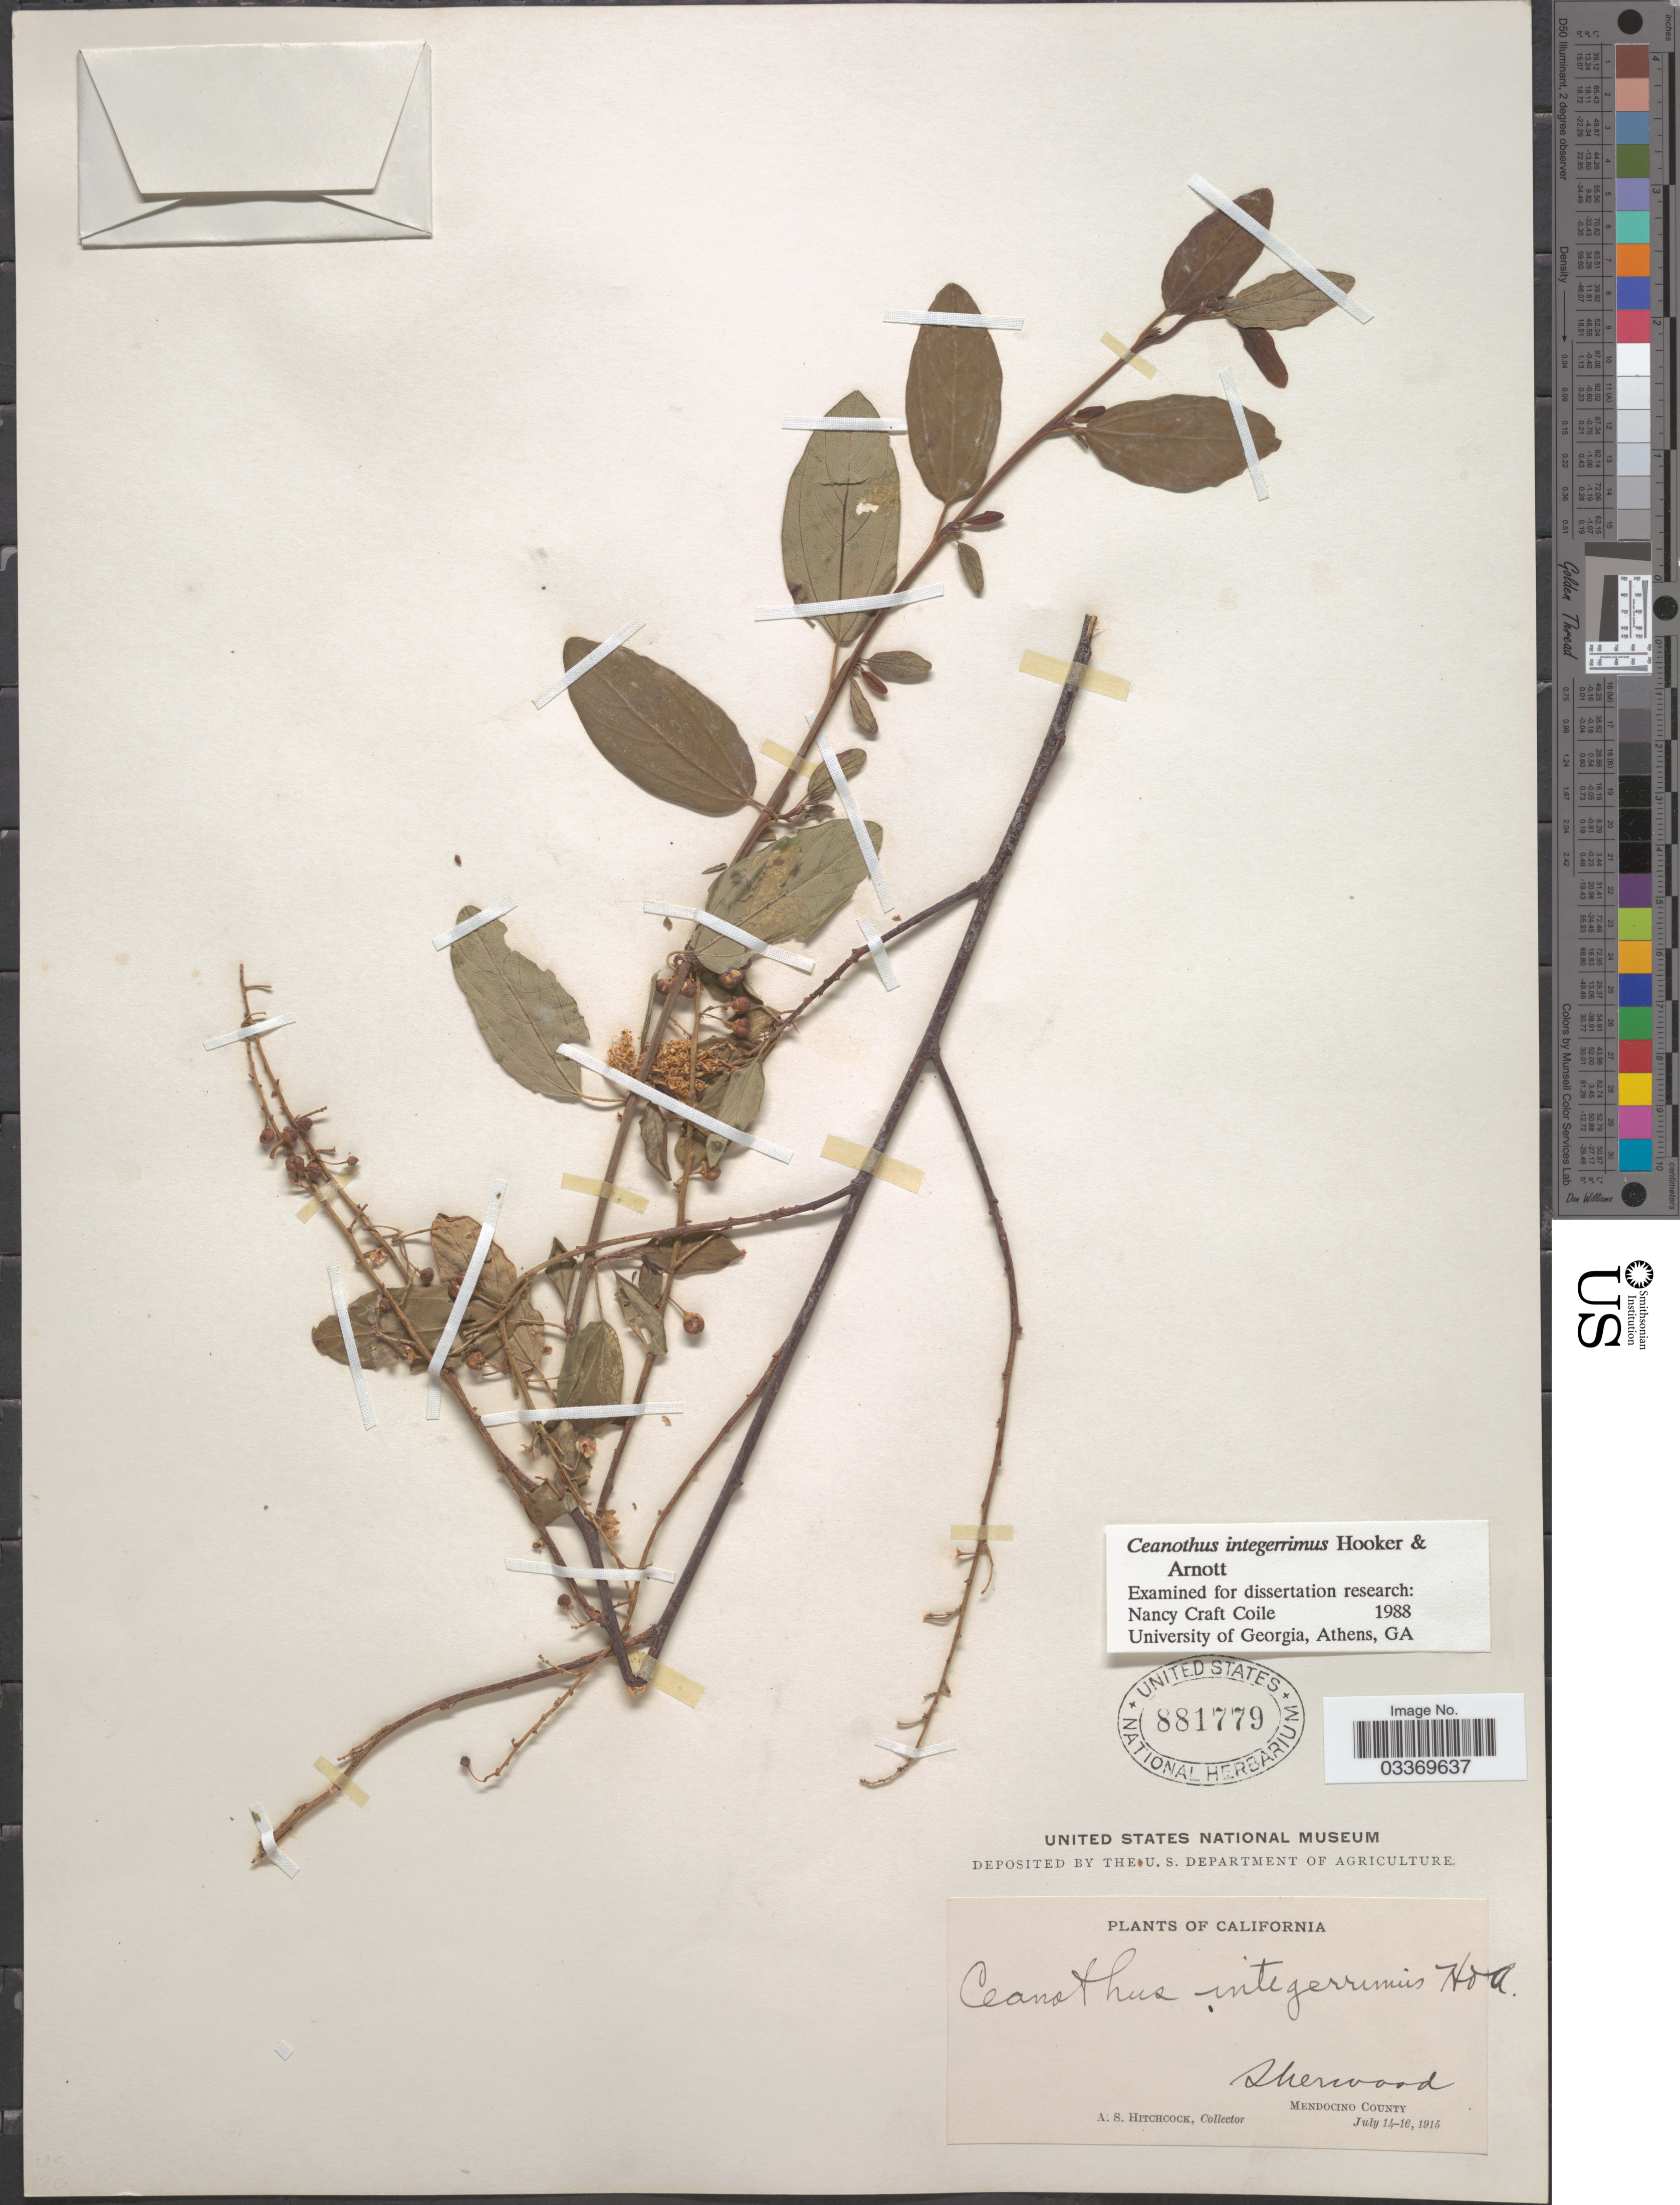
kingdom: Plantae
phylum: Tracheophyta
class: Magnoliopsida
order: Rosales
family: Rhamnaceae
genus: Ceanothus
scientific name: Ceanothus integerrimus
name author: Hook. & Arn.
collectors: A. S. Hitchcock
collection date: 1915-07-14/1915-07-16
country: United States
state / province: California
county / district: Mendocino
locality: Sherwood, Mendocino County.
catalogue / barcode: US 881779